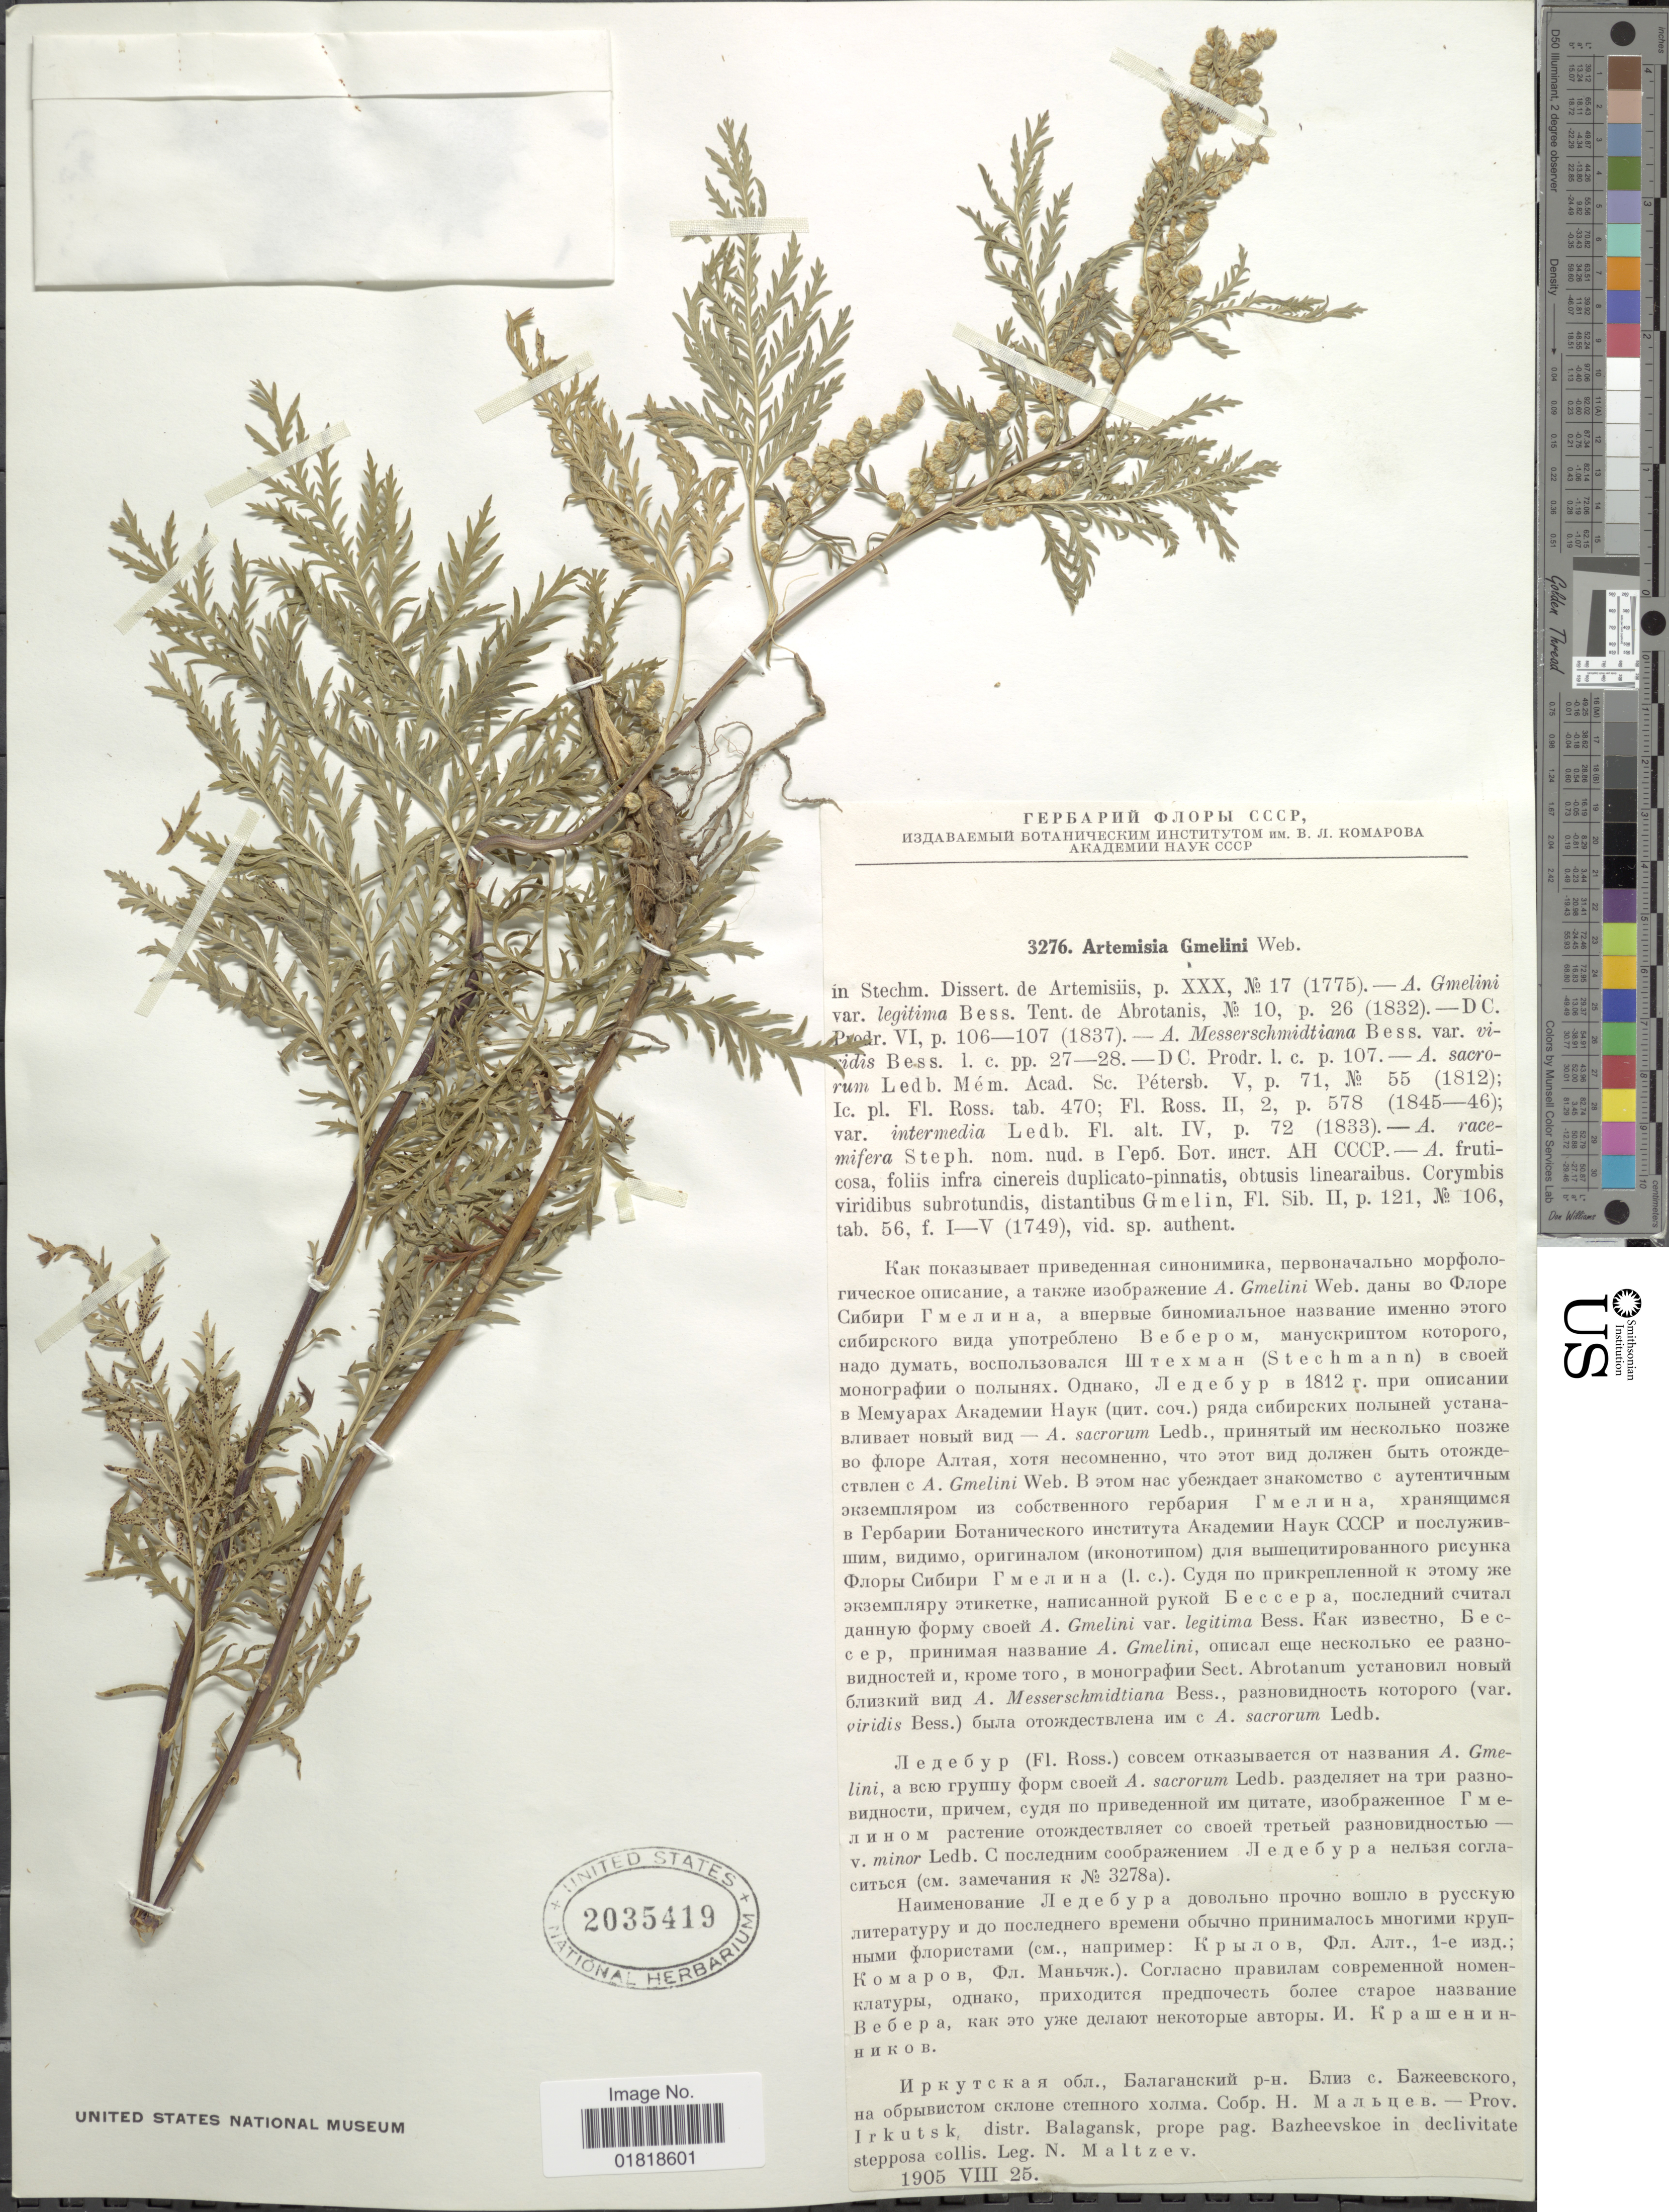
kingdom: Plantae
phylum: Tracheophyta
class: Magnoliopsida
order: Asterales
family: Asteraceae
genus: Artemisia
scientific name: Artemisia gmelinii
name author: G.H. Weber ex Stechm.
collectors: N. Maltzev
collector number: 3276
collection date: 1905-08-25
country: Russian Federation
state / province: Irkutsk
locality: Distr. Balagansk, prope pag. Bazheevskoe in declivitate stepposa collis.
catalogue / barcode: US 2035419